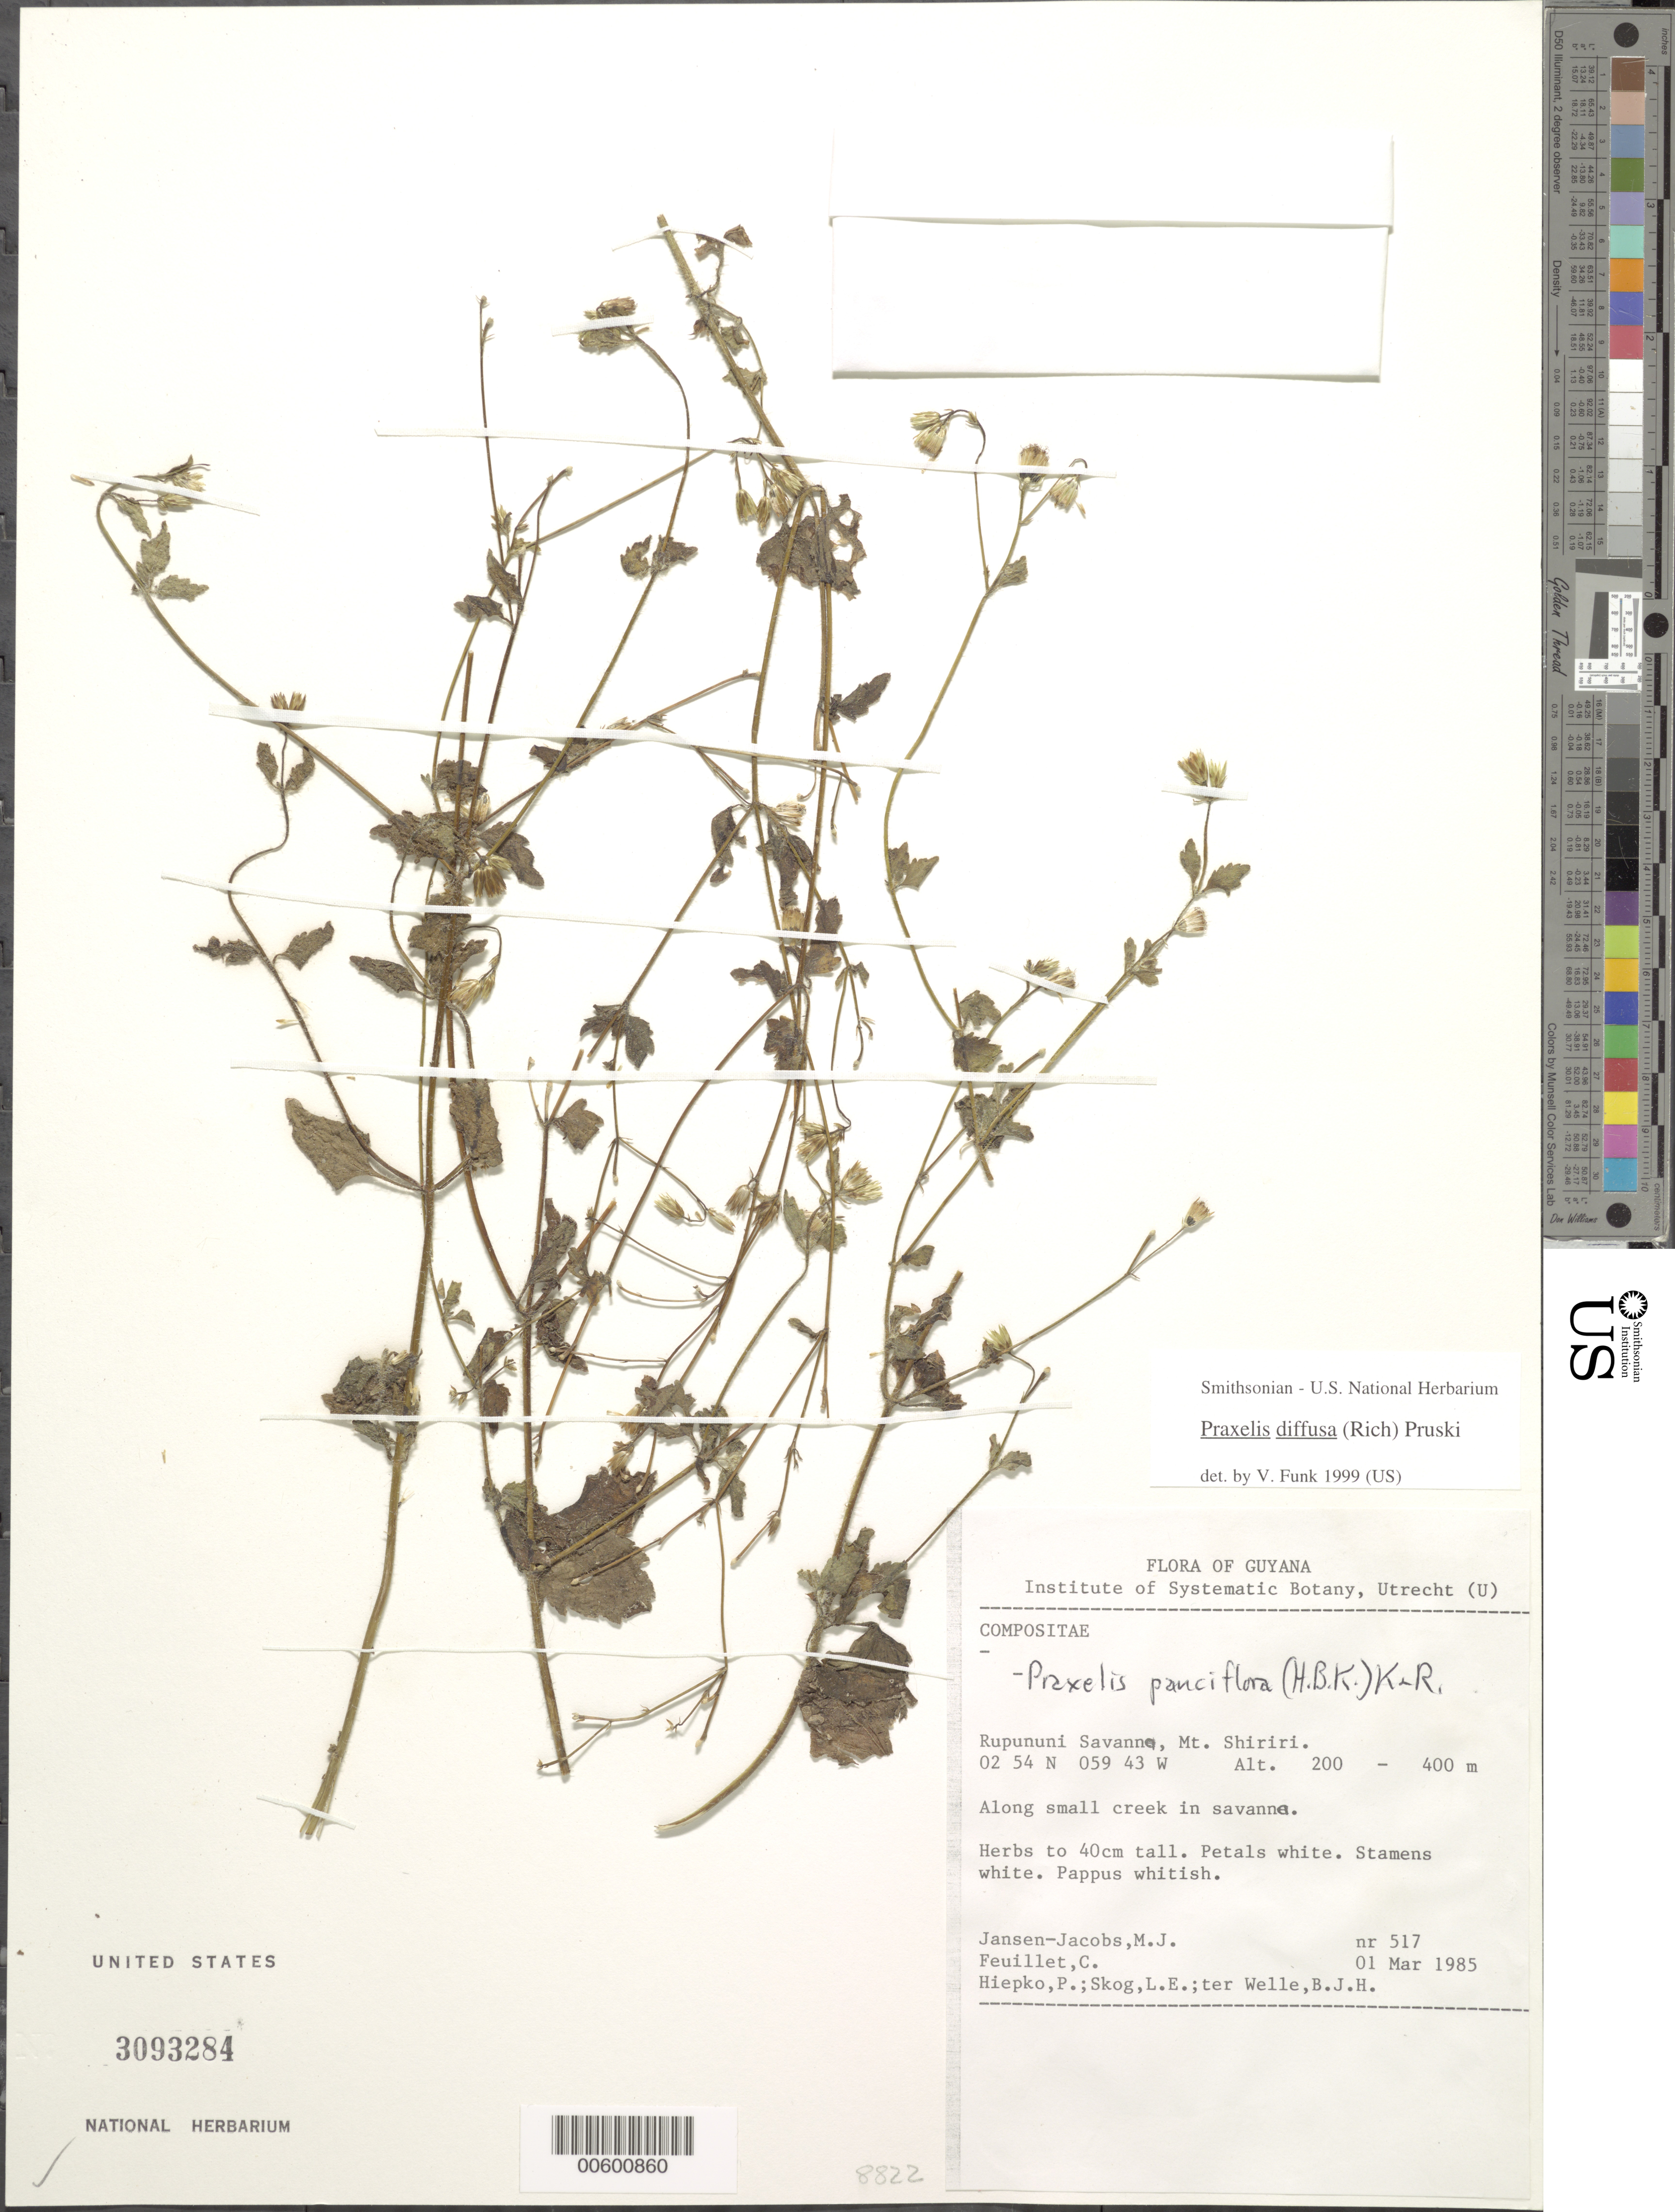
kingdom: Plantae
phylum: Tracheophyta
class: Magnoliopsida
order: Asterales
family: Asteraceae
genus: Praxelis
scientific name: Praxelis diffusa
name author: (Rich.) Pruski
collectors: M. J. Jansen-Jacobs, C. Feuillet, P. H. Hiepko, L. E. Skog & B. Welle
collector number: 517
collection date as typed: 1-Mar-85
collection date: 1985-03-01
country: Guyana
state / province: U. Takutu-U. Essequibo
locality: Rupununi Savanna, Mt. Shiriri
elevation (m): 200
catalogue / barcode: US 3093284